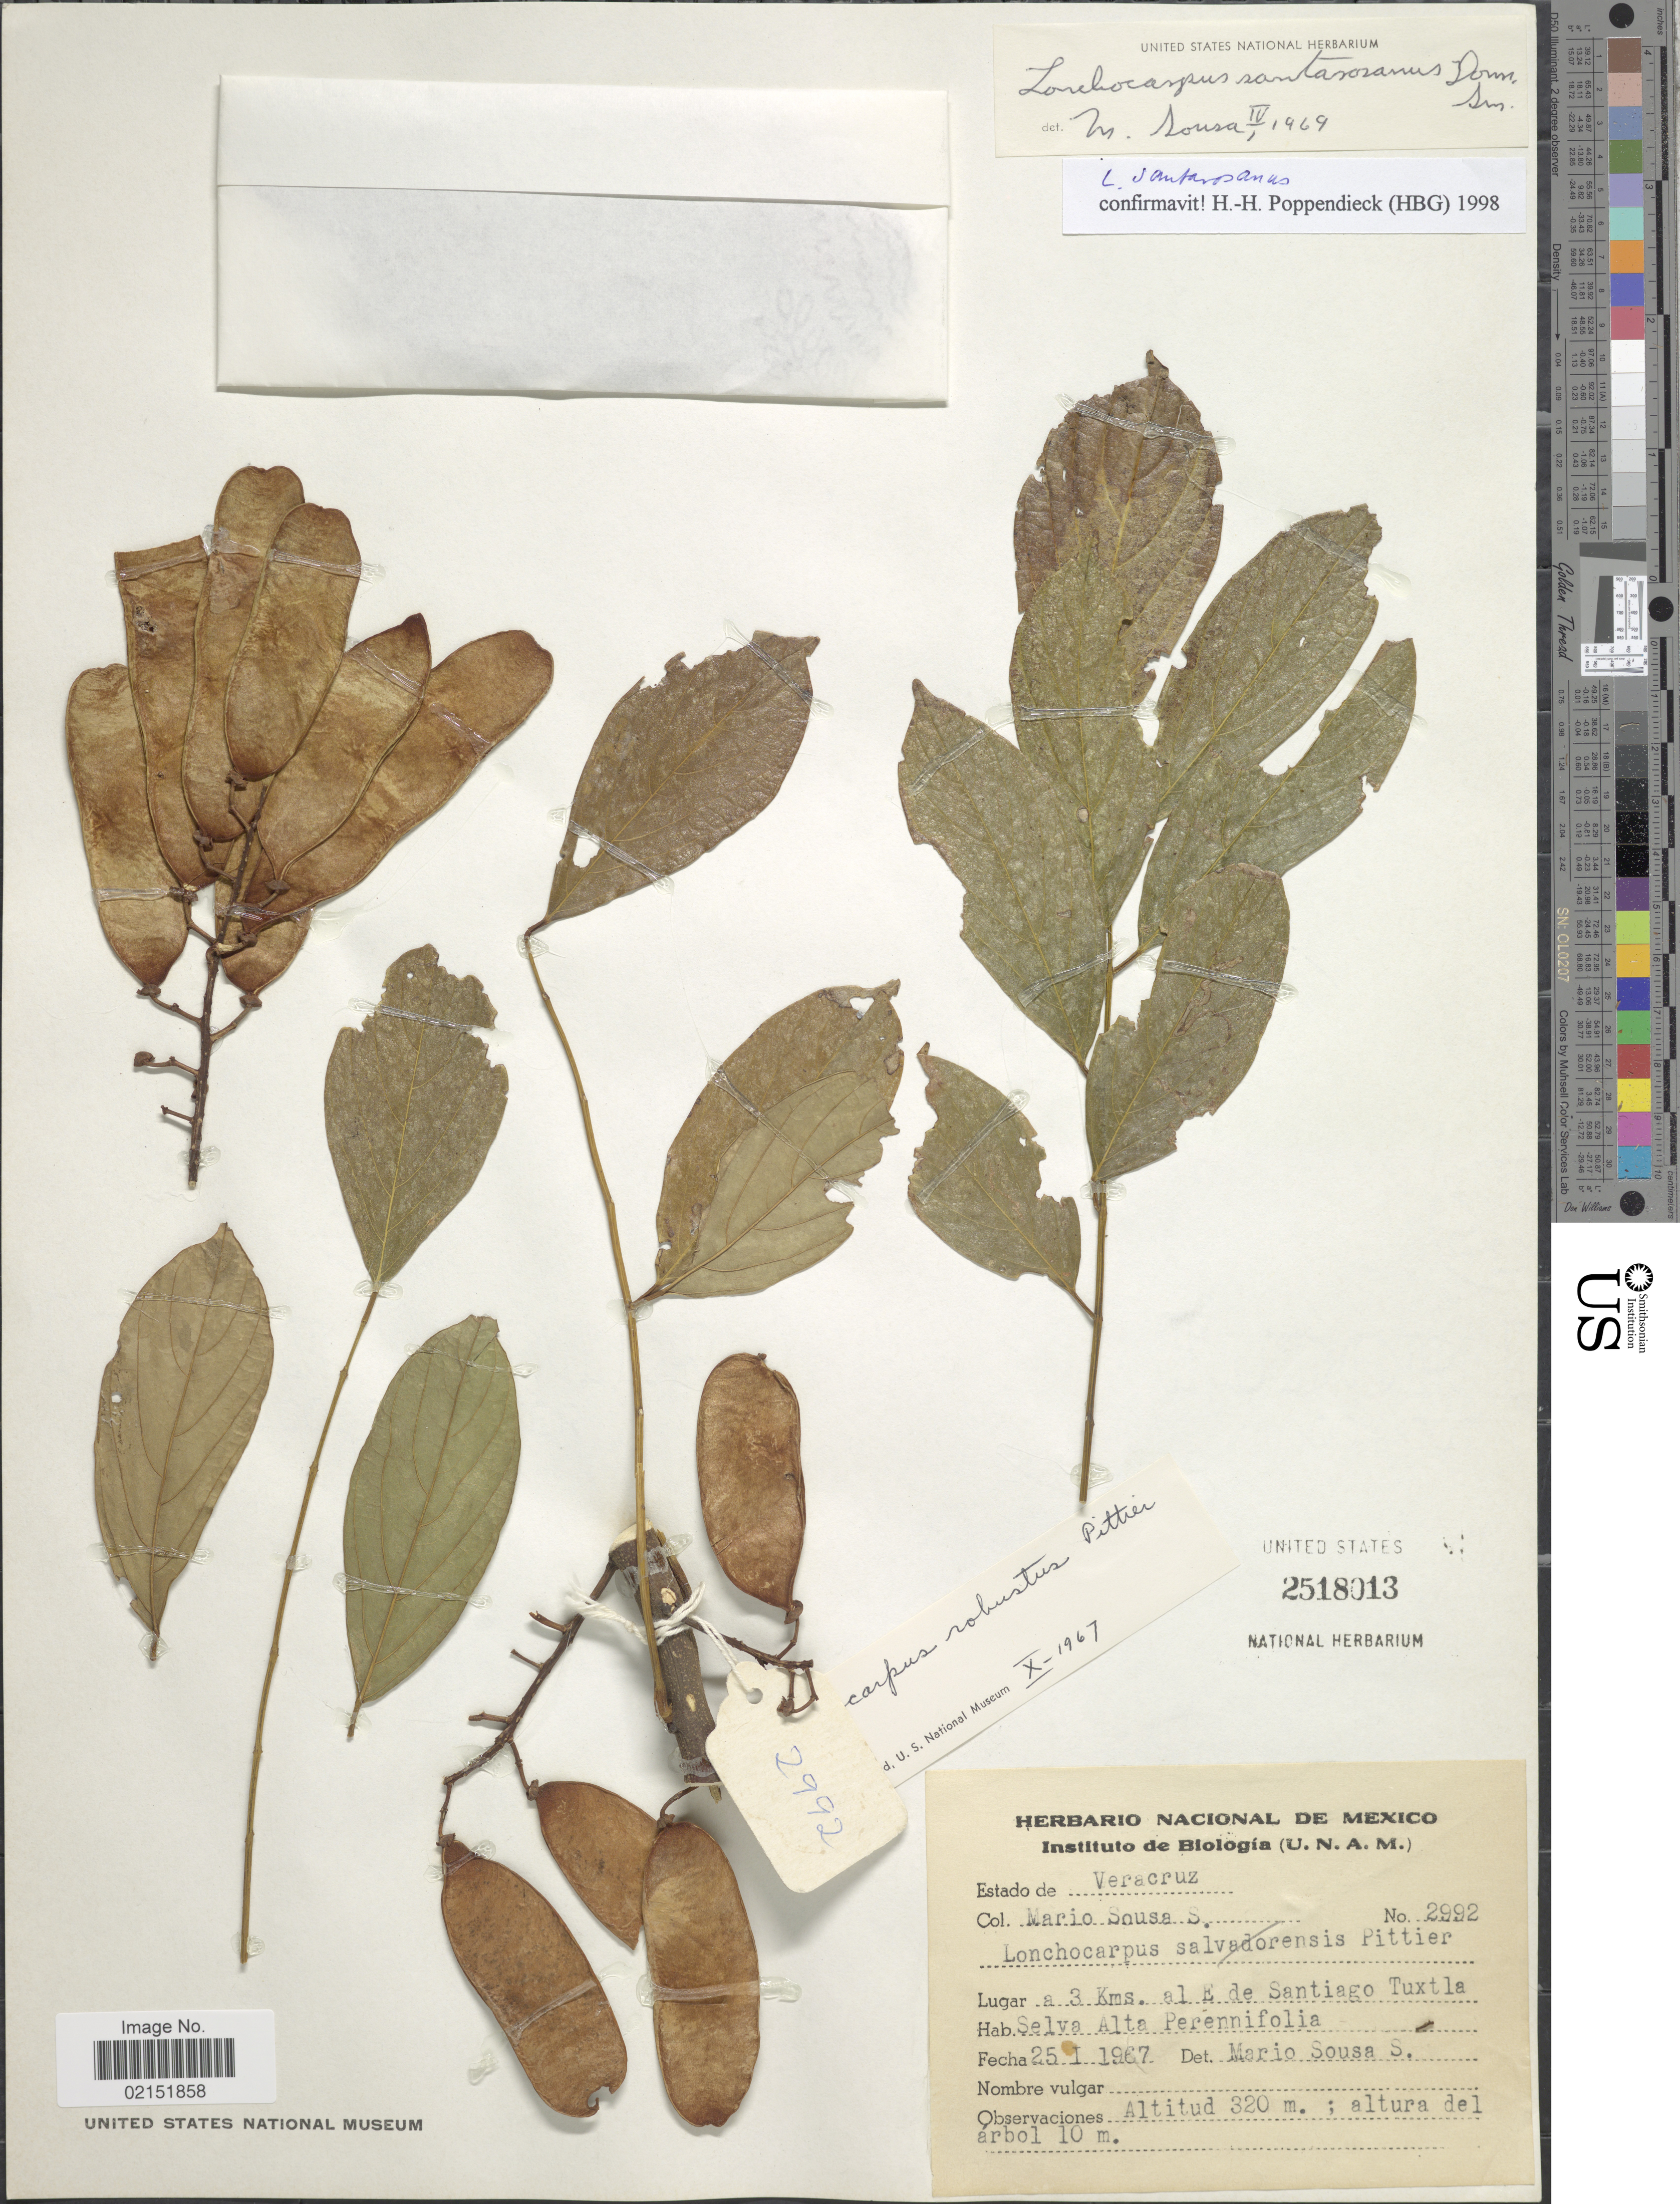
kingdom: Plantae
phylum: Tracheophyta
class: Magnoliopsida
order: Fabales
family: Fabaceae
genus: Lonchocarpus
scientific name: Lonchocarpus robustus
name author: Pittier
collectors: M. Sousa S.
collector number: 2992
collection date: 1967-01-25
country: Mexico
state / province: Veracruz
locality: A 3 km. al E de Santiago Tuxtla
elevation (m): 320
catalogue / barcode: US 2518013